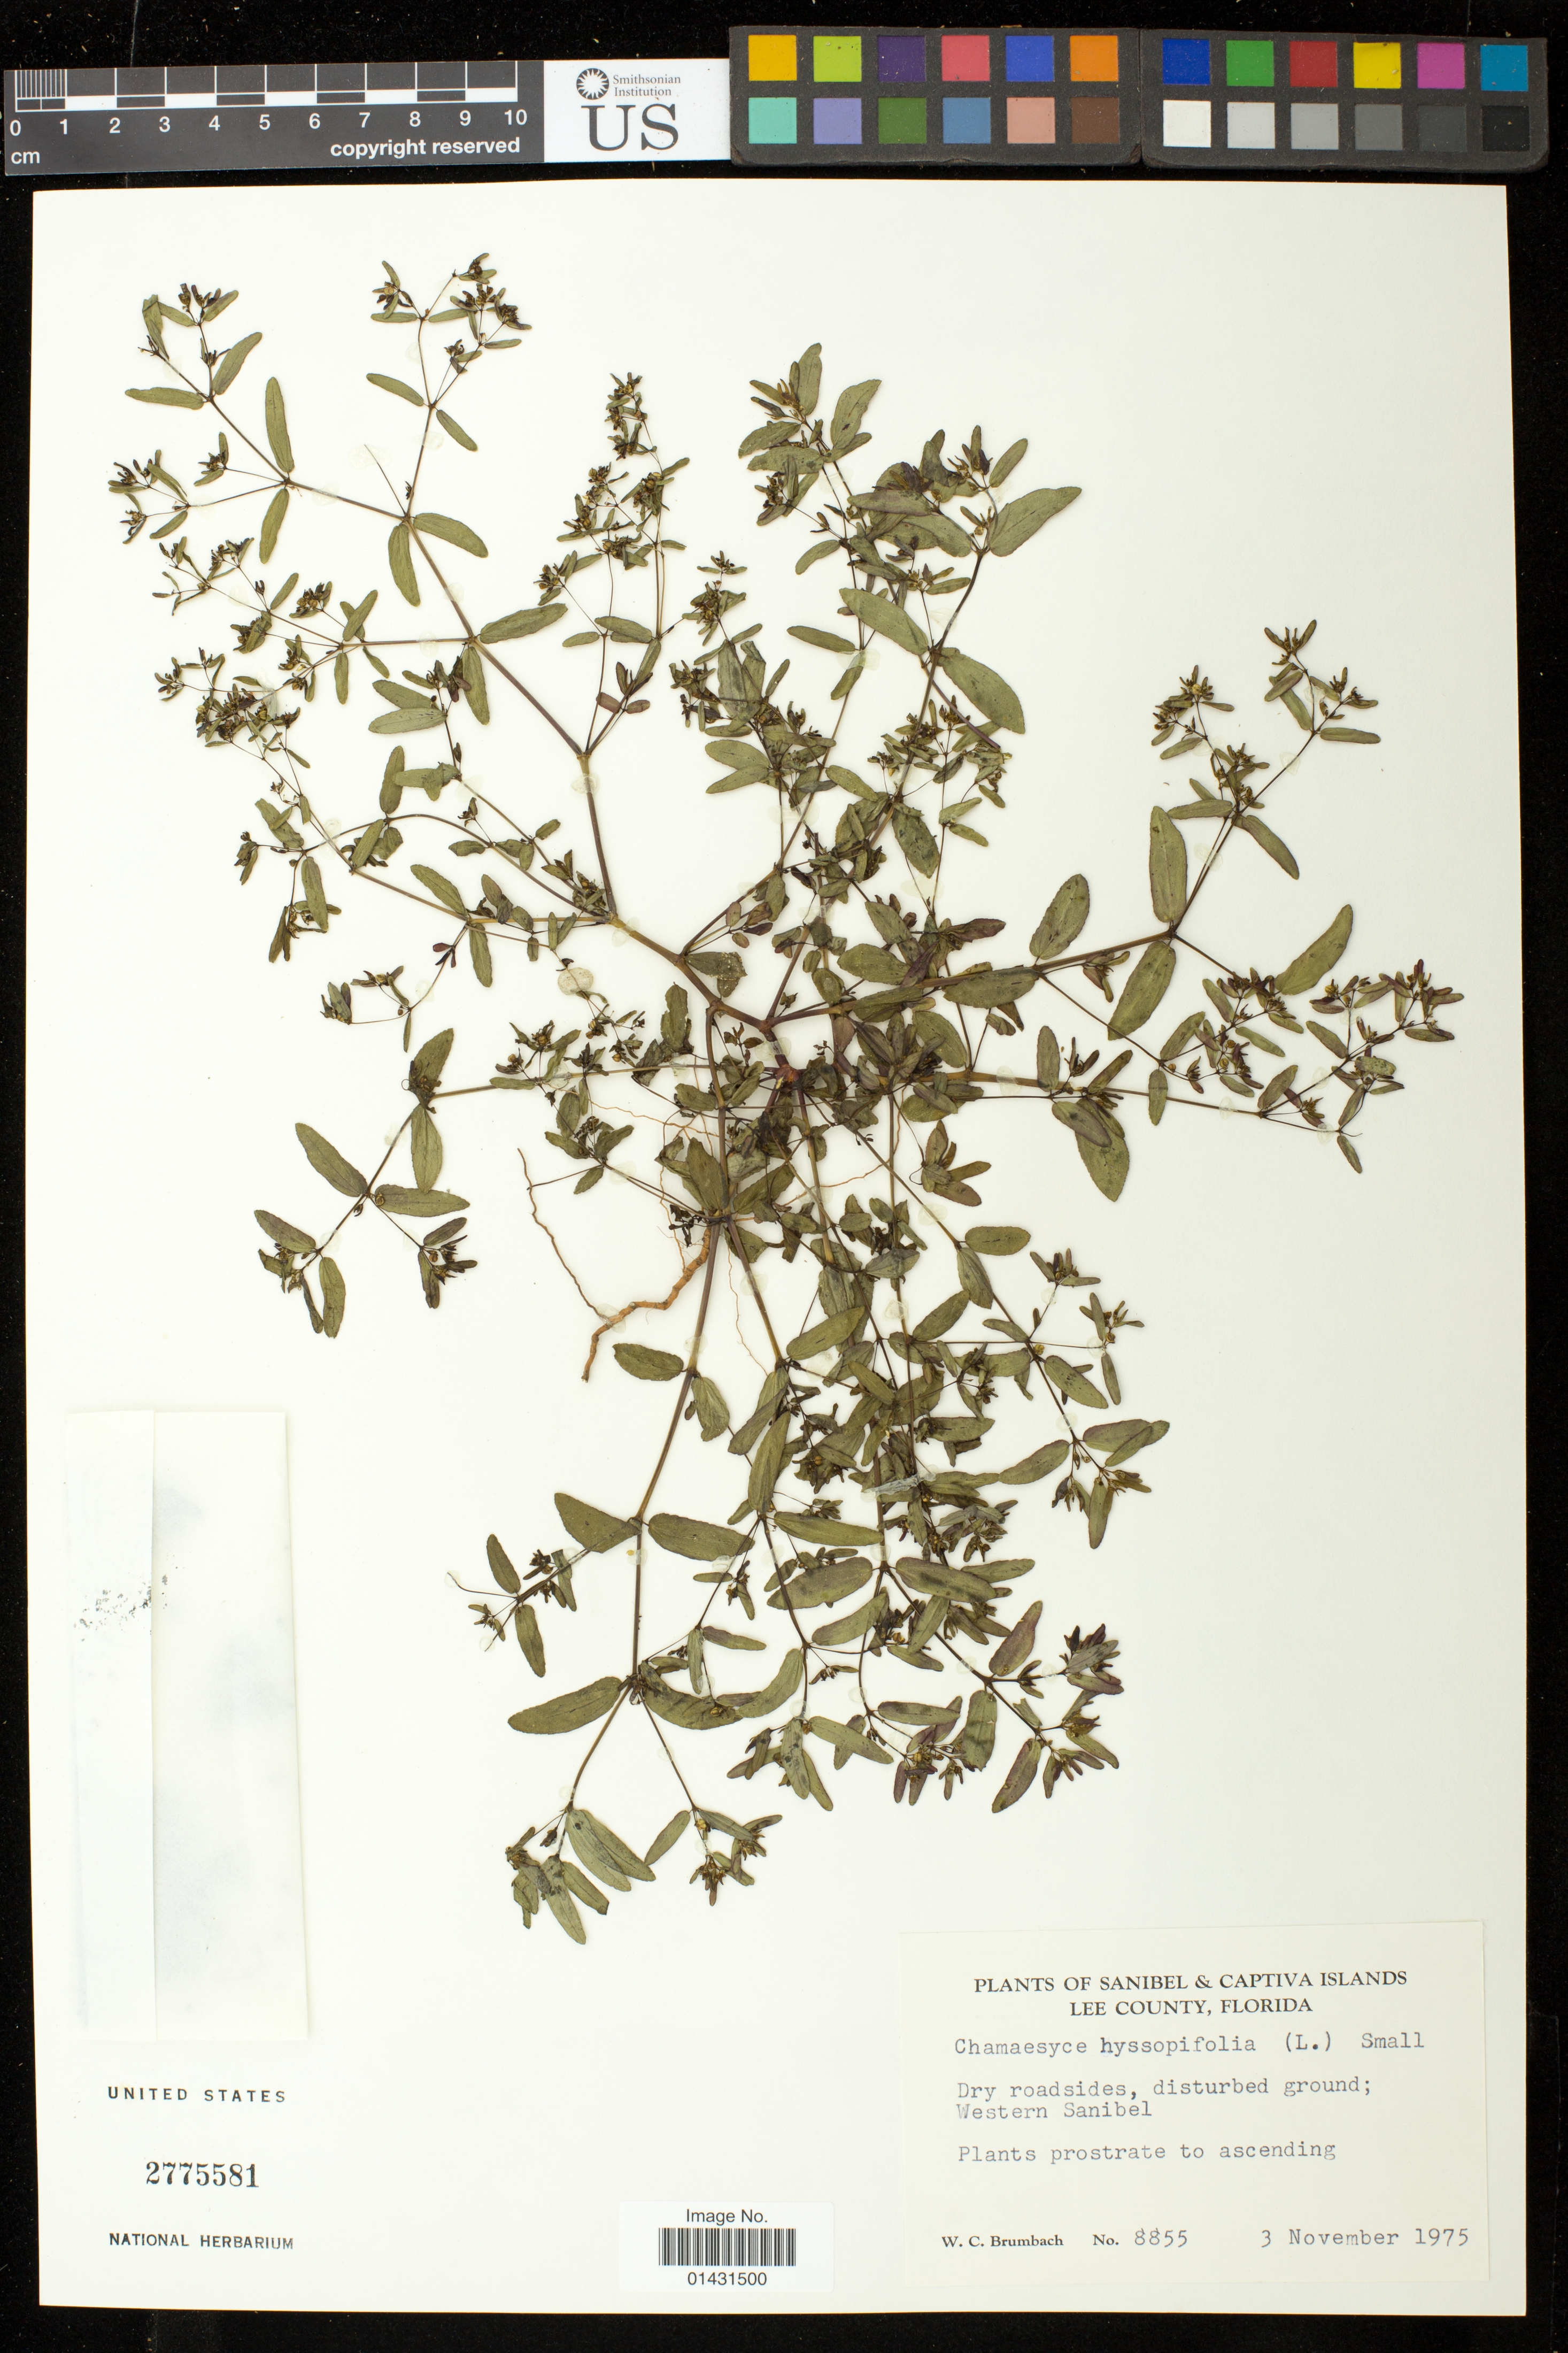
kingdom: Plantae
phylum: Tracheophyta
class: Magnoliopsida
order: Malpighiales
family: Euphorbiaceae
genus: Euphorbia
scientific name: Euphorbia hyssopifolia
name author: L.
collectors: W. C. Brumbach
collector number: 8855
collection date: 1975-11-03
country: United States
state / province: Florida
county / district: Lee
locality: Western Sanibel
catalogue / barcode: US 2775581